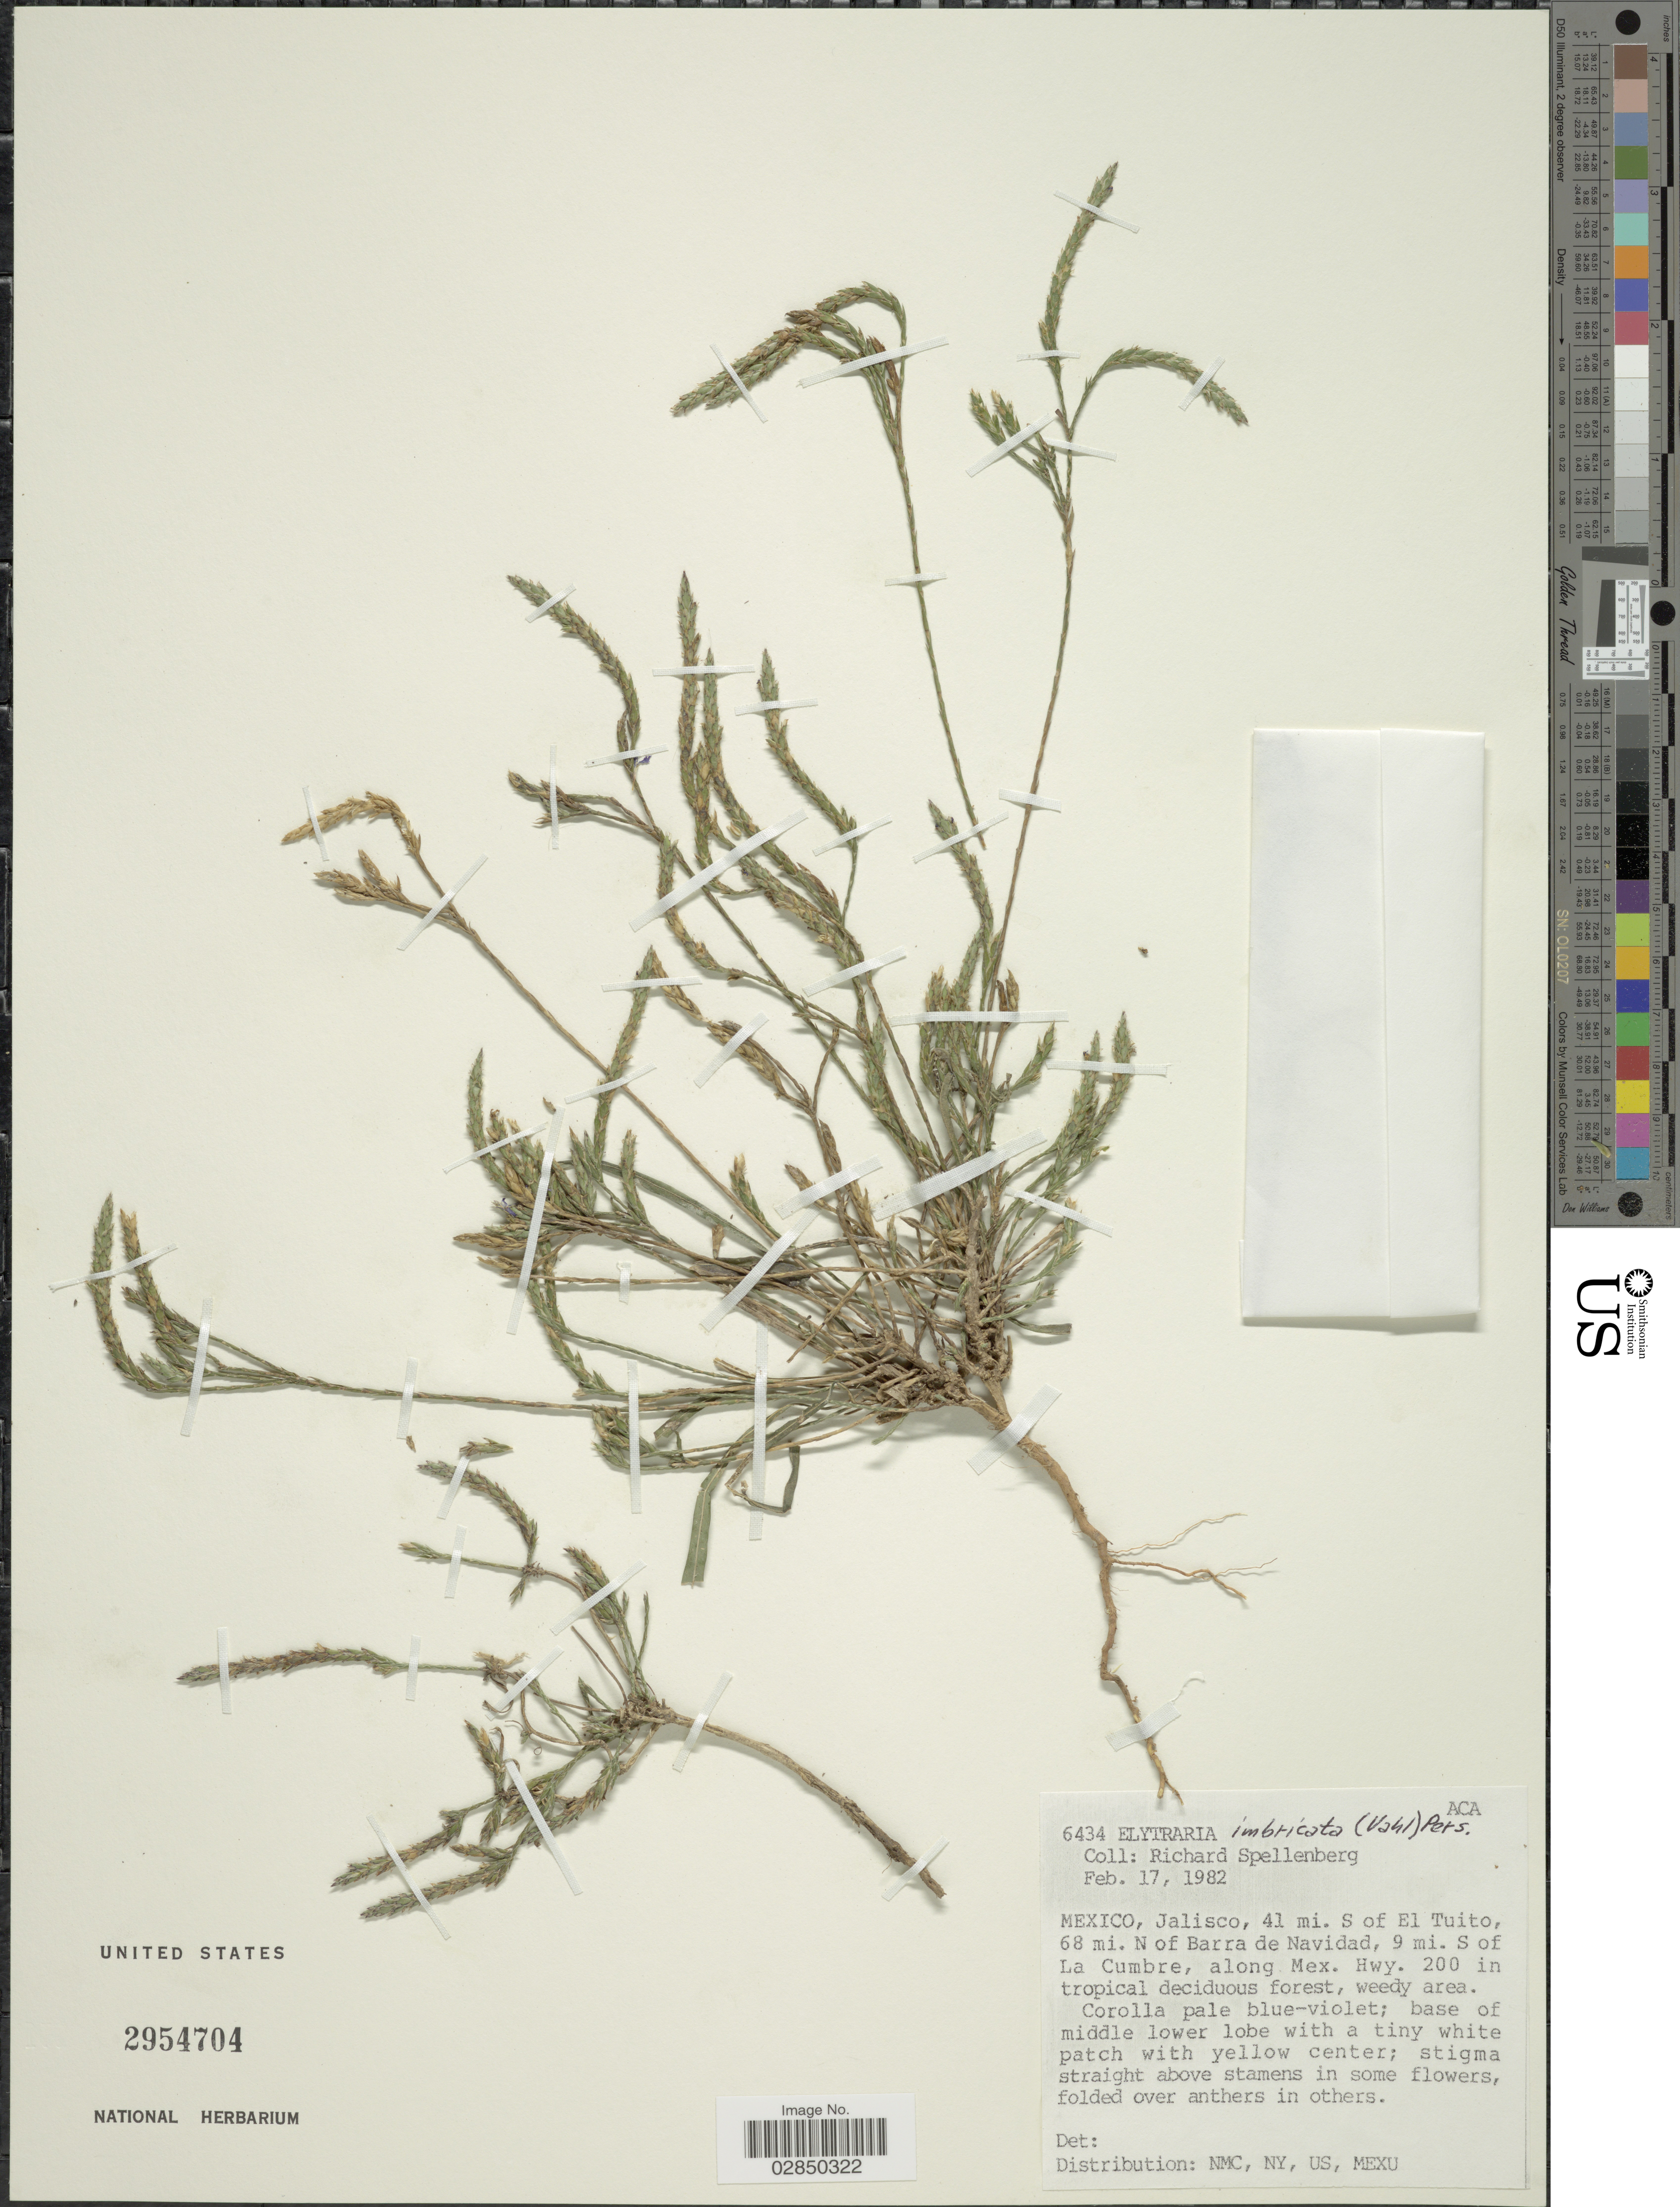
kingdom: Plantae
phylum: Tracheophyta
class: Magnoliopsida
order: Lamiales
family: Acanthaceae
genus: Elytraria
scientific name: Elytraria imbricata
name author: (Vahl) Pers.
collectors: R. Spellenberg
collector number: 6434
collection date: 1982-02-17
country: Mexico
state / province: Jalisco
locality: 41 mi. S of El Tuito, 68 mi. N of Barra de Navidad, 9 mi. S of La Cumbre, along Mex. Hwy.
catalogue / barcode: US 2954704